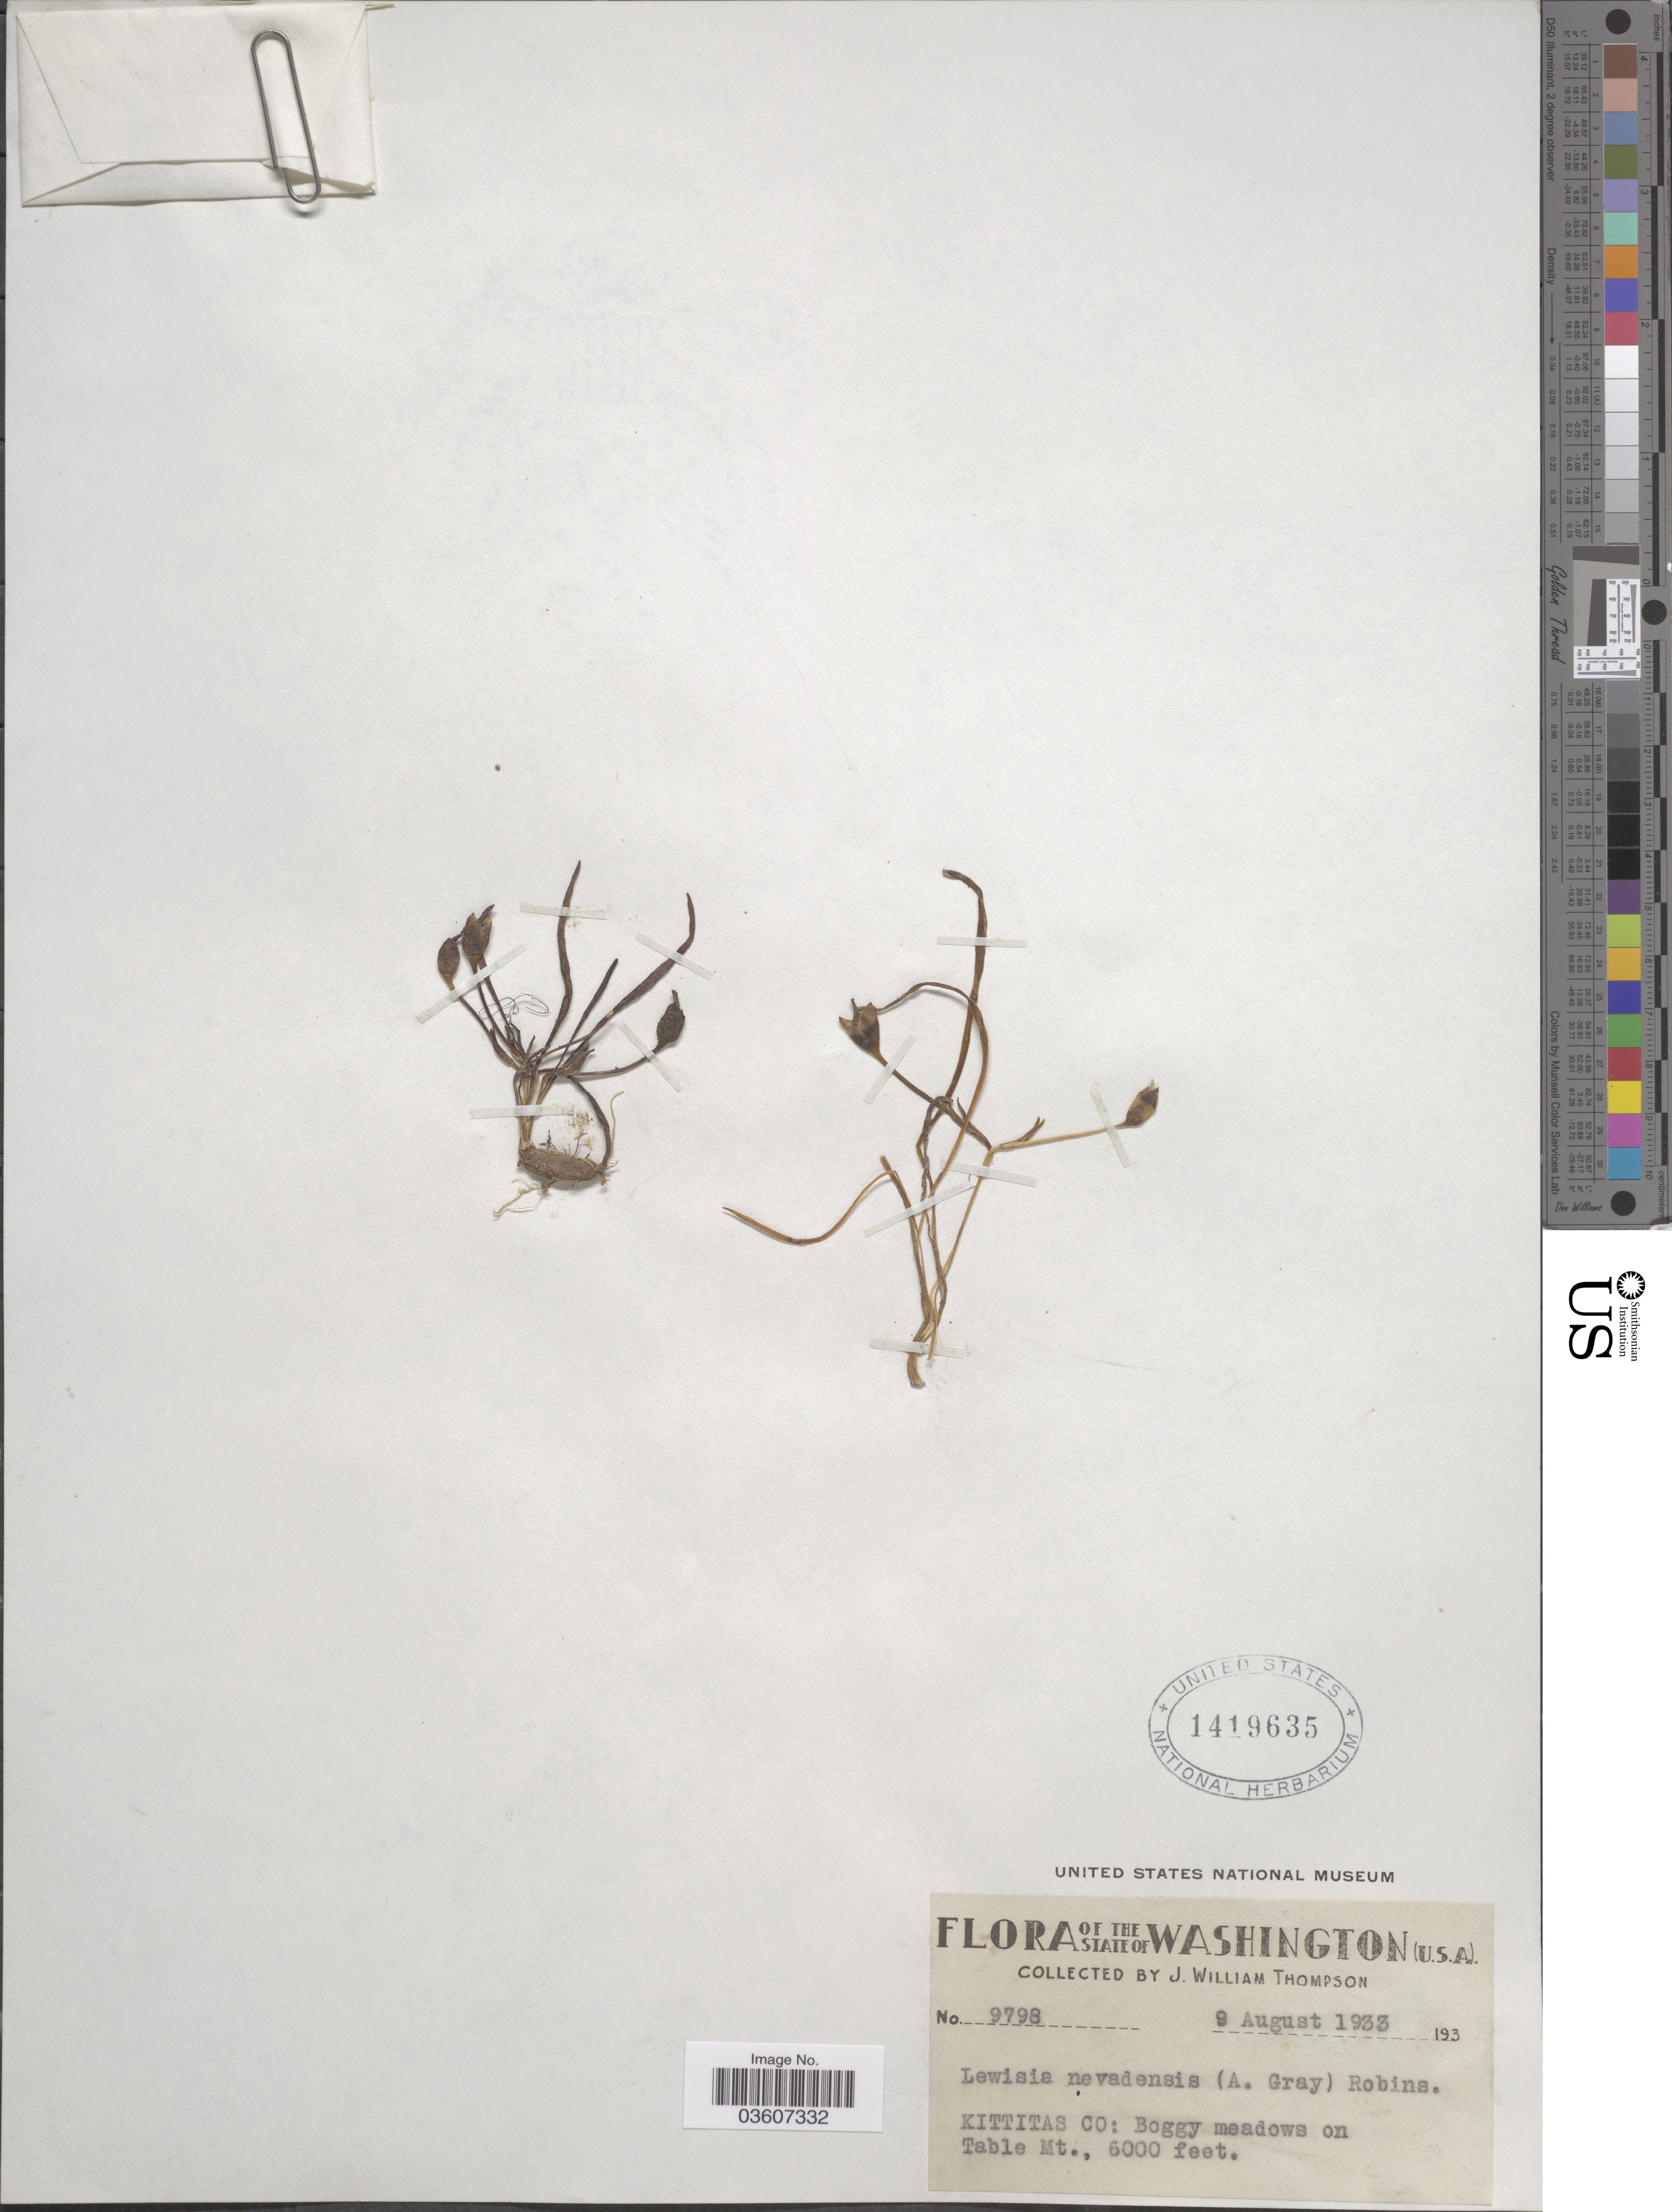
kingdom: Plantae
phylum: Tracheophyta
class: Magnoliopsida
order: Caryophyllales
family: Montiaceae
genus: Lewisia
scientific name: Lewisia nevadensis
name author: (A. Gray) B.L. Rob.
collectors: J. W. Thompson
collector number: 9798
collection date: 1933-08-09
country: United States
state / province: Washington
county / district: Kittitas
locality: Kittitas Co: Boggy meadows on Table Mt.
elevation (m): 1829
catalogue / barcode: US 1419635